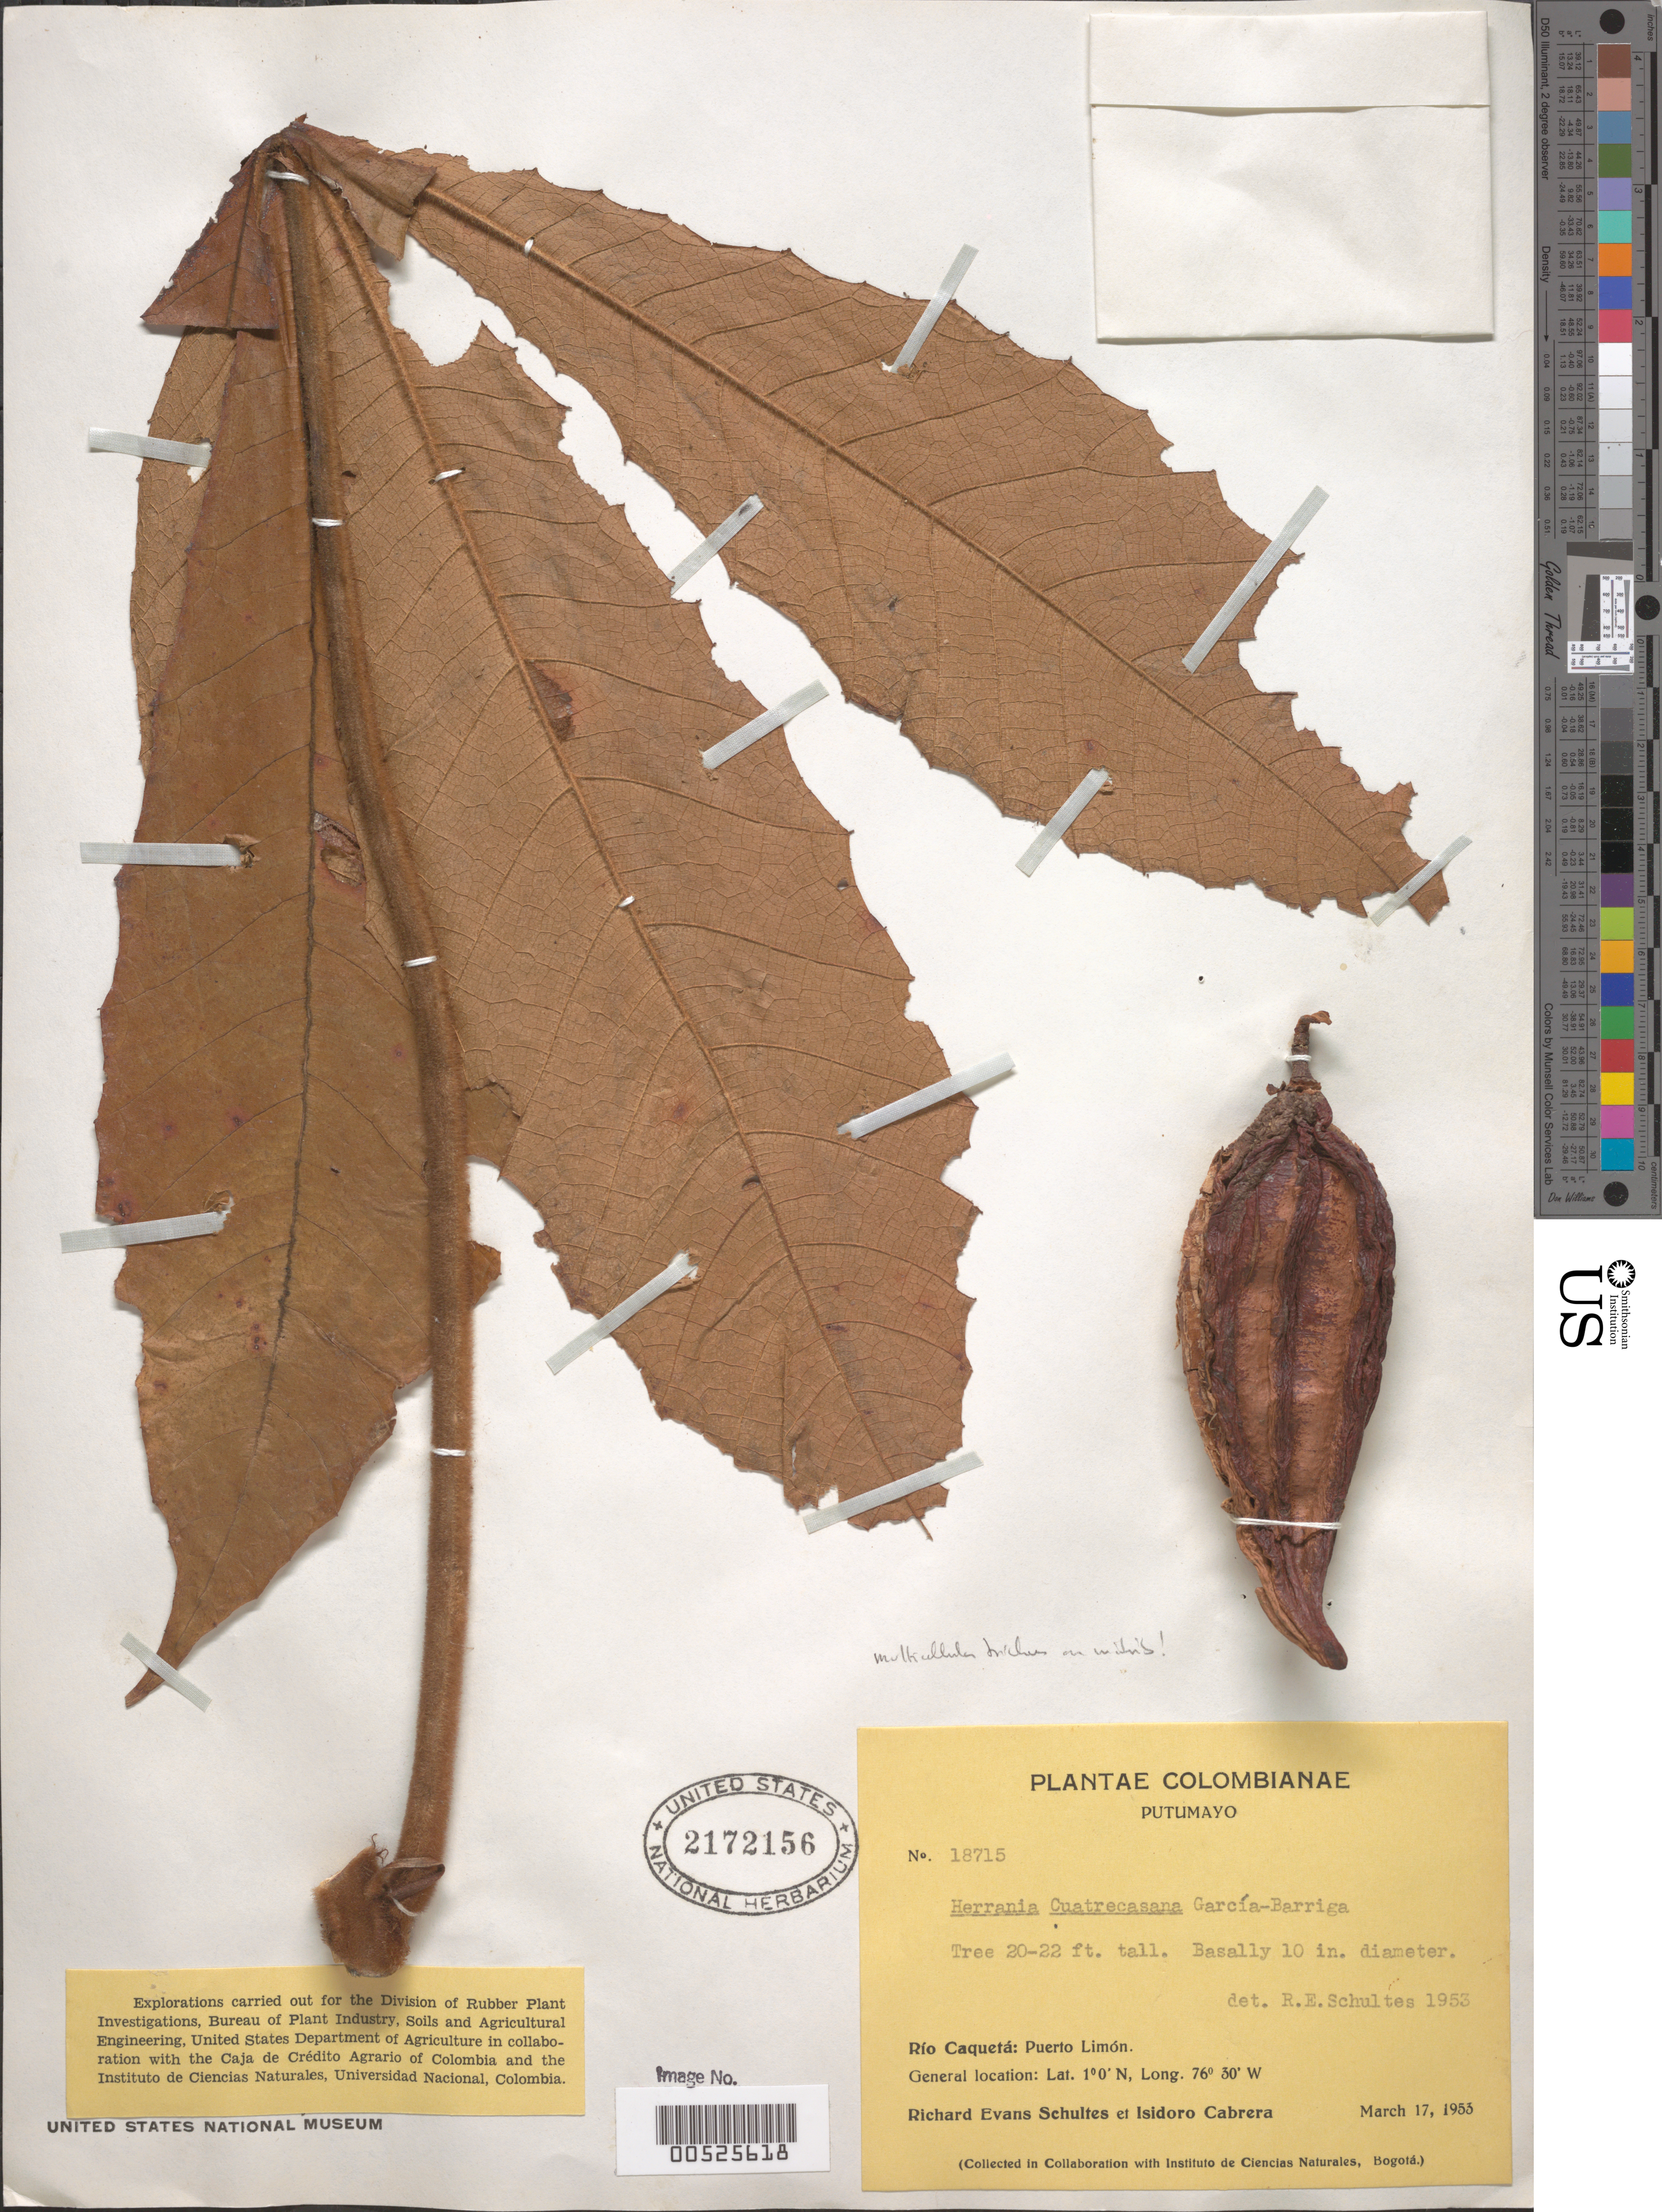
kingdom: Plantae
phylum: Tracheophyta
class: Magnoliopsida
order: Malvales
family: Malvaceae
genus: Herrania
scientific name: Herrania cuatrecasana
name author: García-Barr.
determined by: Schultes, R. E.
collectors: R. E. Schultes & I. Cabrera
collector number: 18715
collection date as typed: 17 Mar 1953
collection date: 1953-03-17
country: Colombia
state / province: Putumayo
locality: Río Caquetá: Puerto Limón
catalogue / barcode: US 2172156